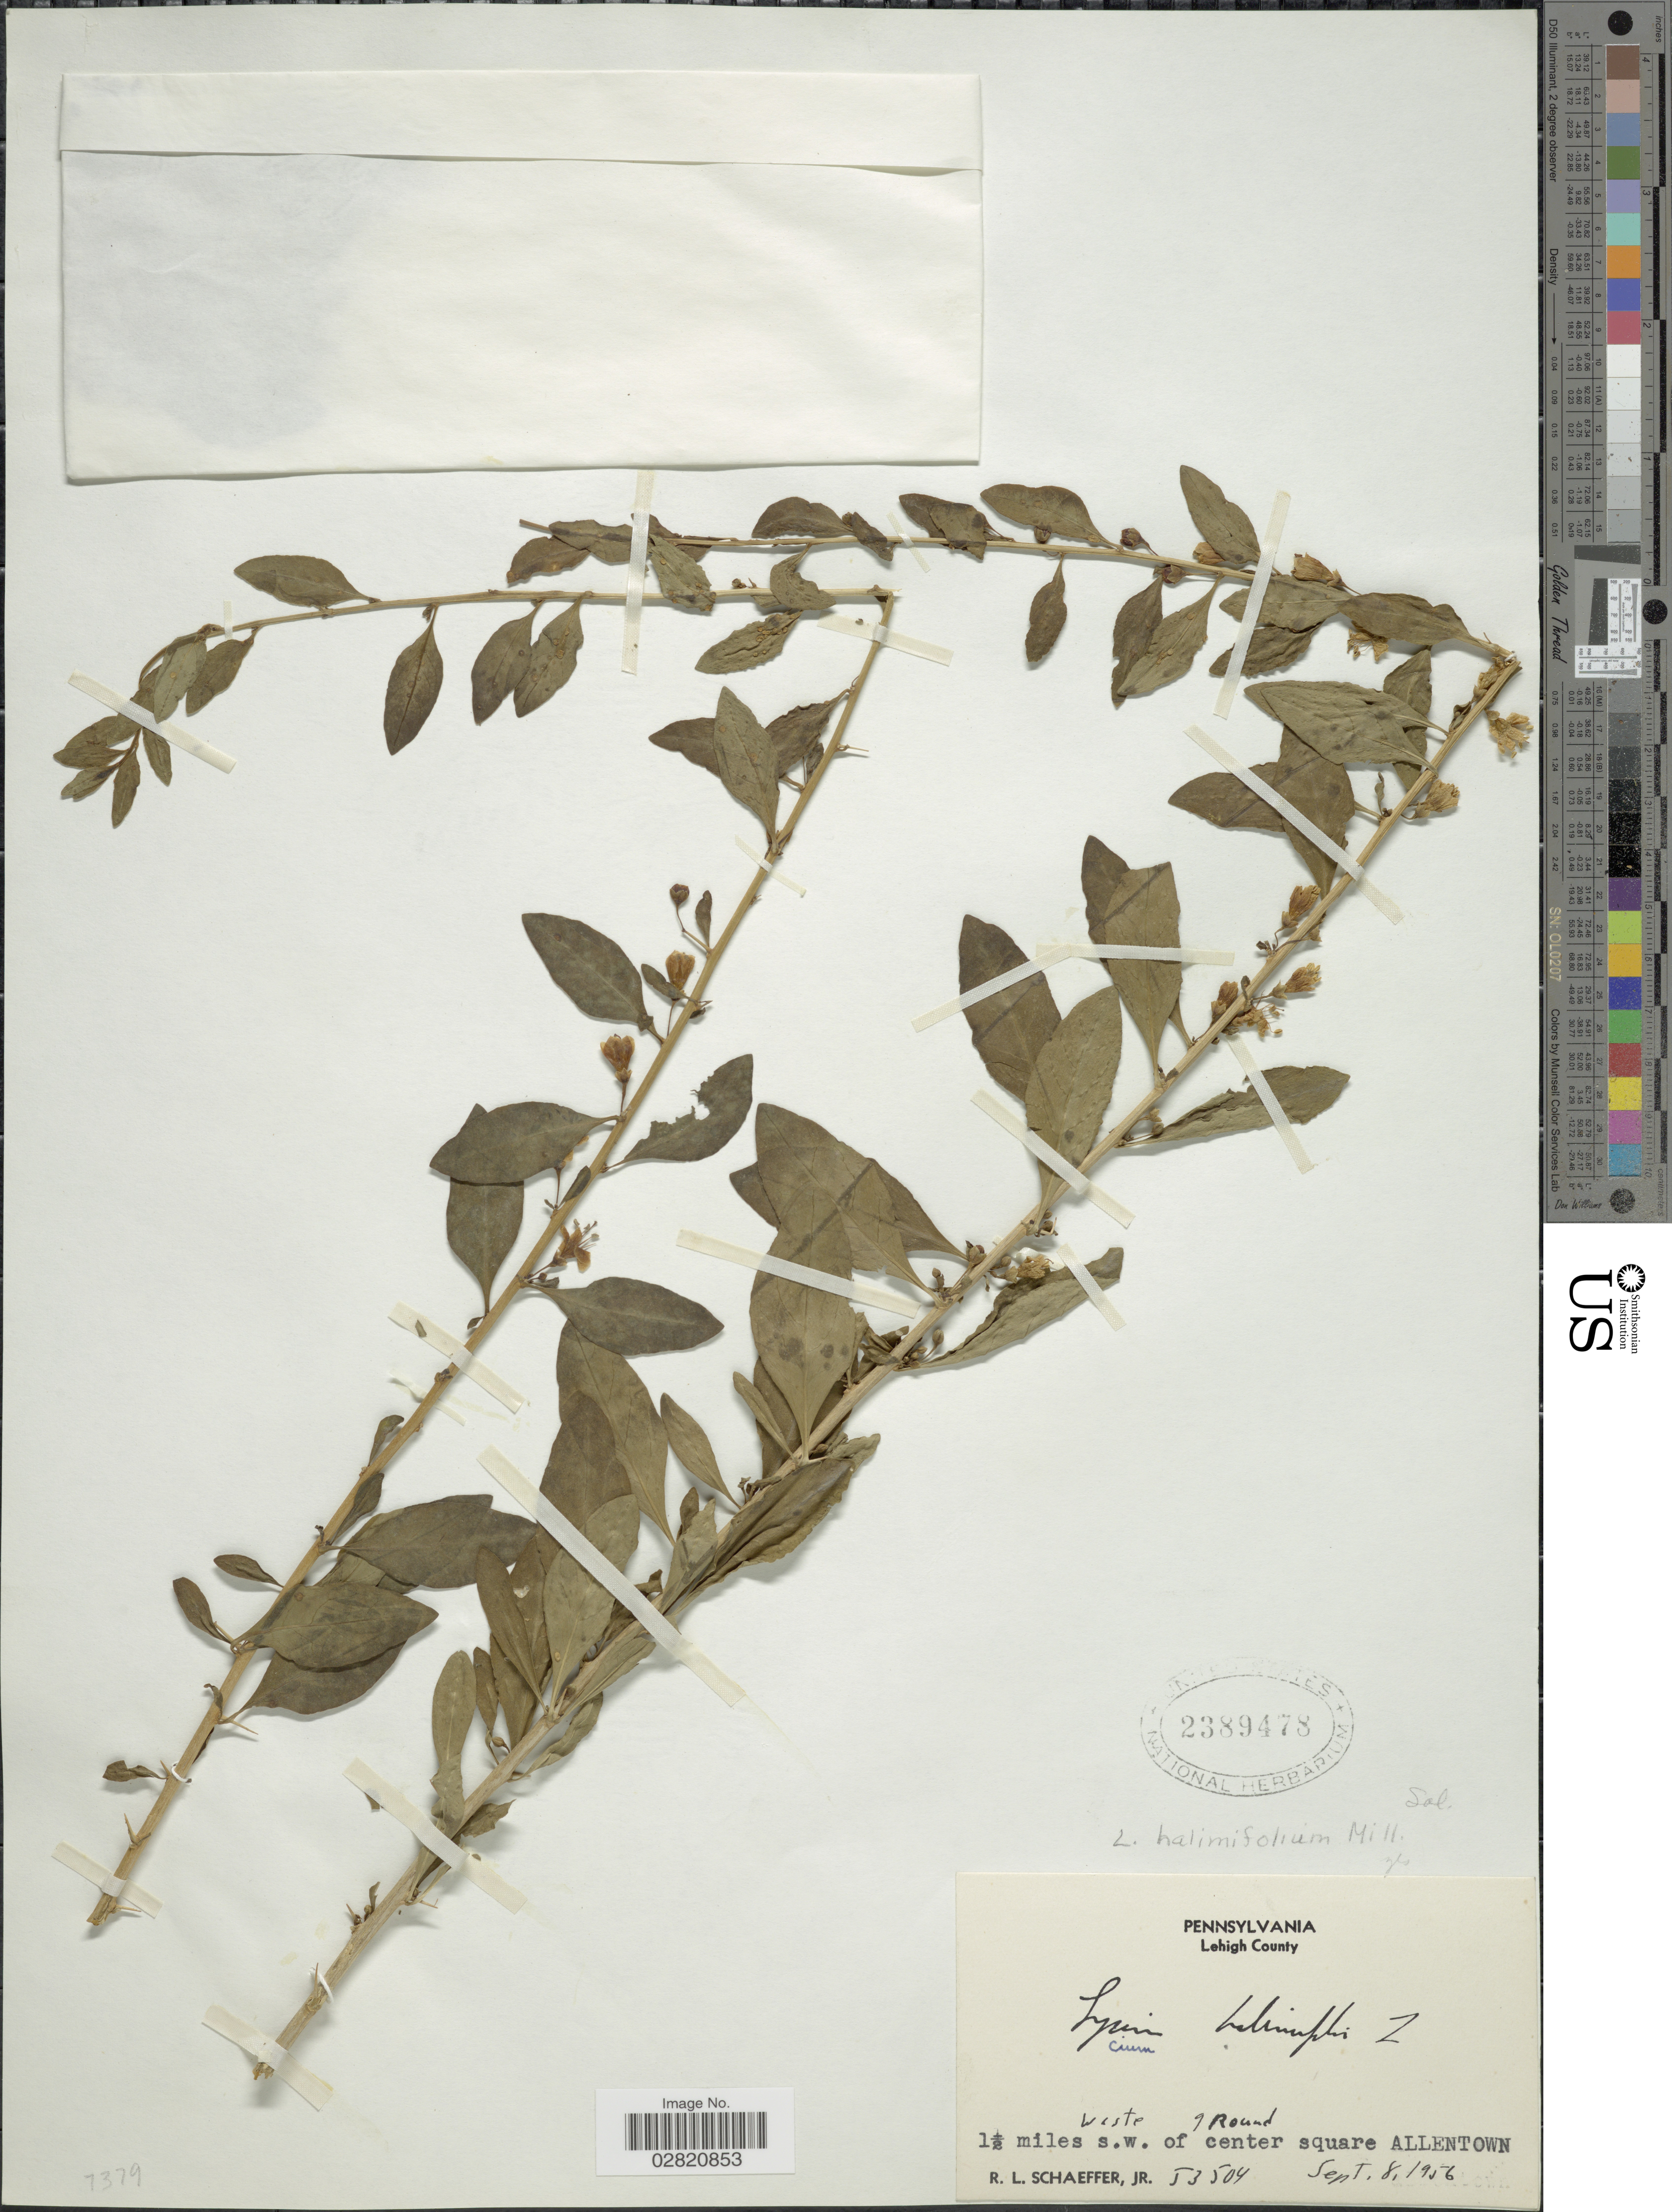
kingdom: Plantae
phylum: Tracheophyta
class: Magnoliopsida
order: Solanales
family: Solanaceae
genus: Lycium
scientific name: Lycium barbarum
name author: L.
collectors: R. L. Schaeffer Jr.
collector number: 53504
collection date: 1956-09-08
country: United States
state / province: Pennsylvania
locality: Lehigh County. 1 ½ miles s. w. of center square, Allentown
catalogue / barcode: US 2389478